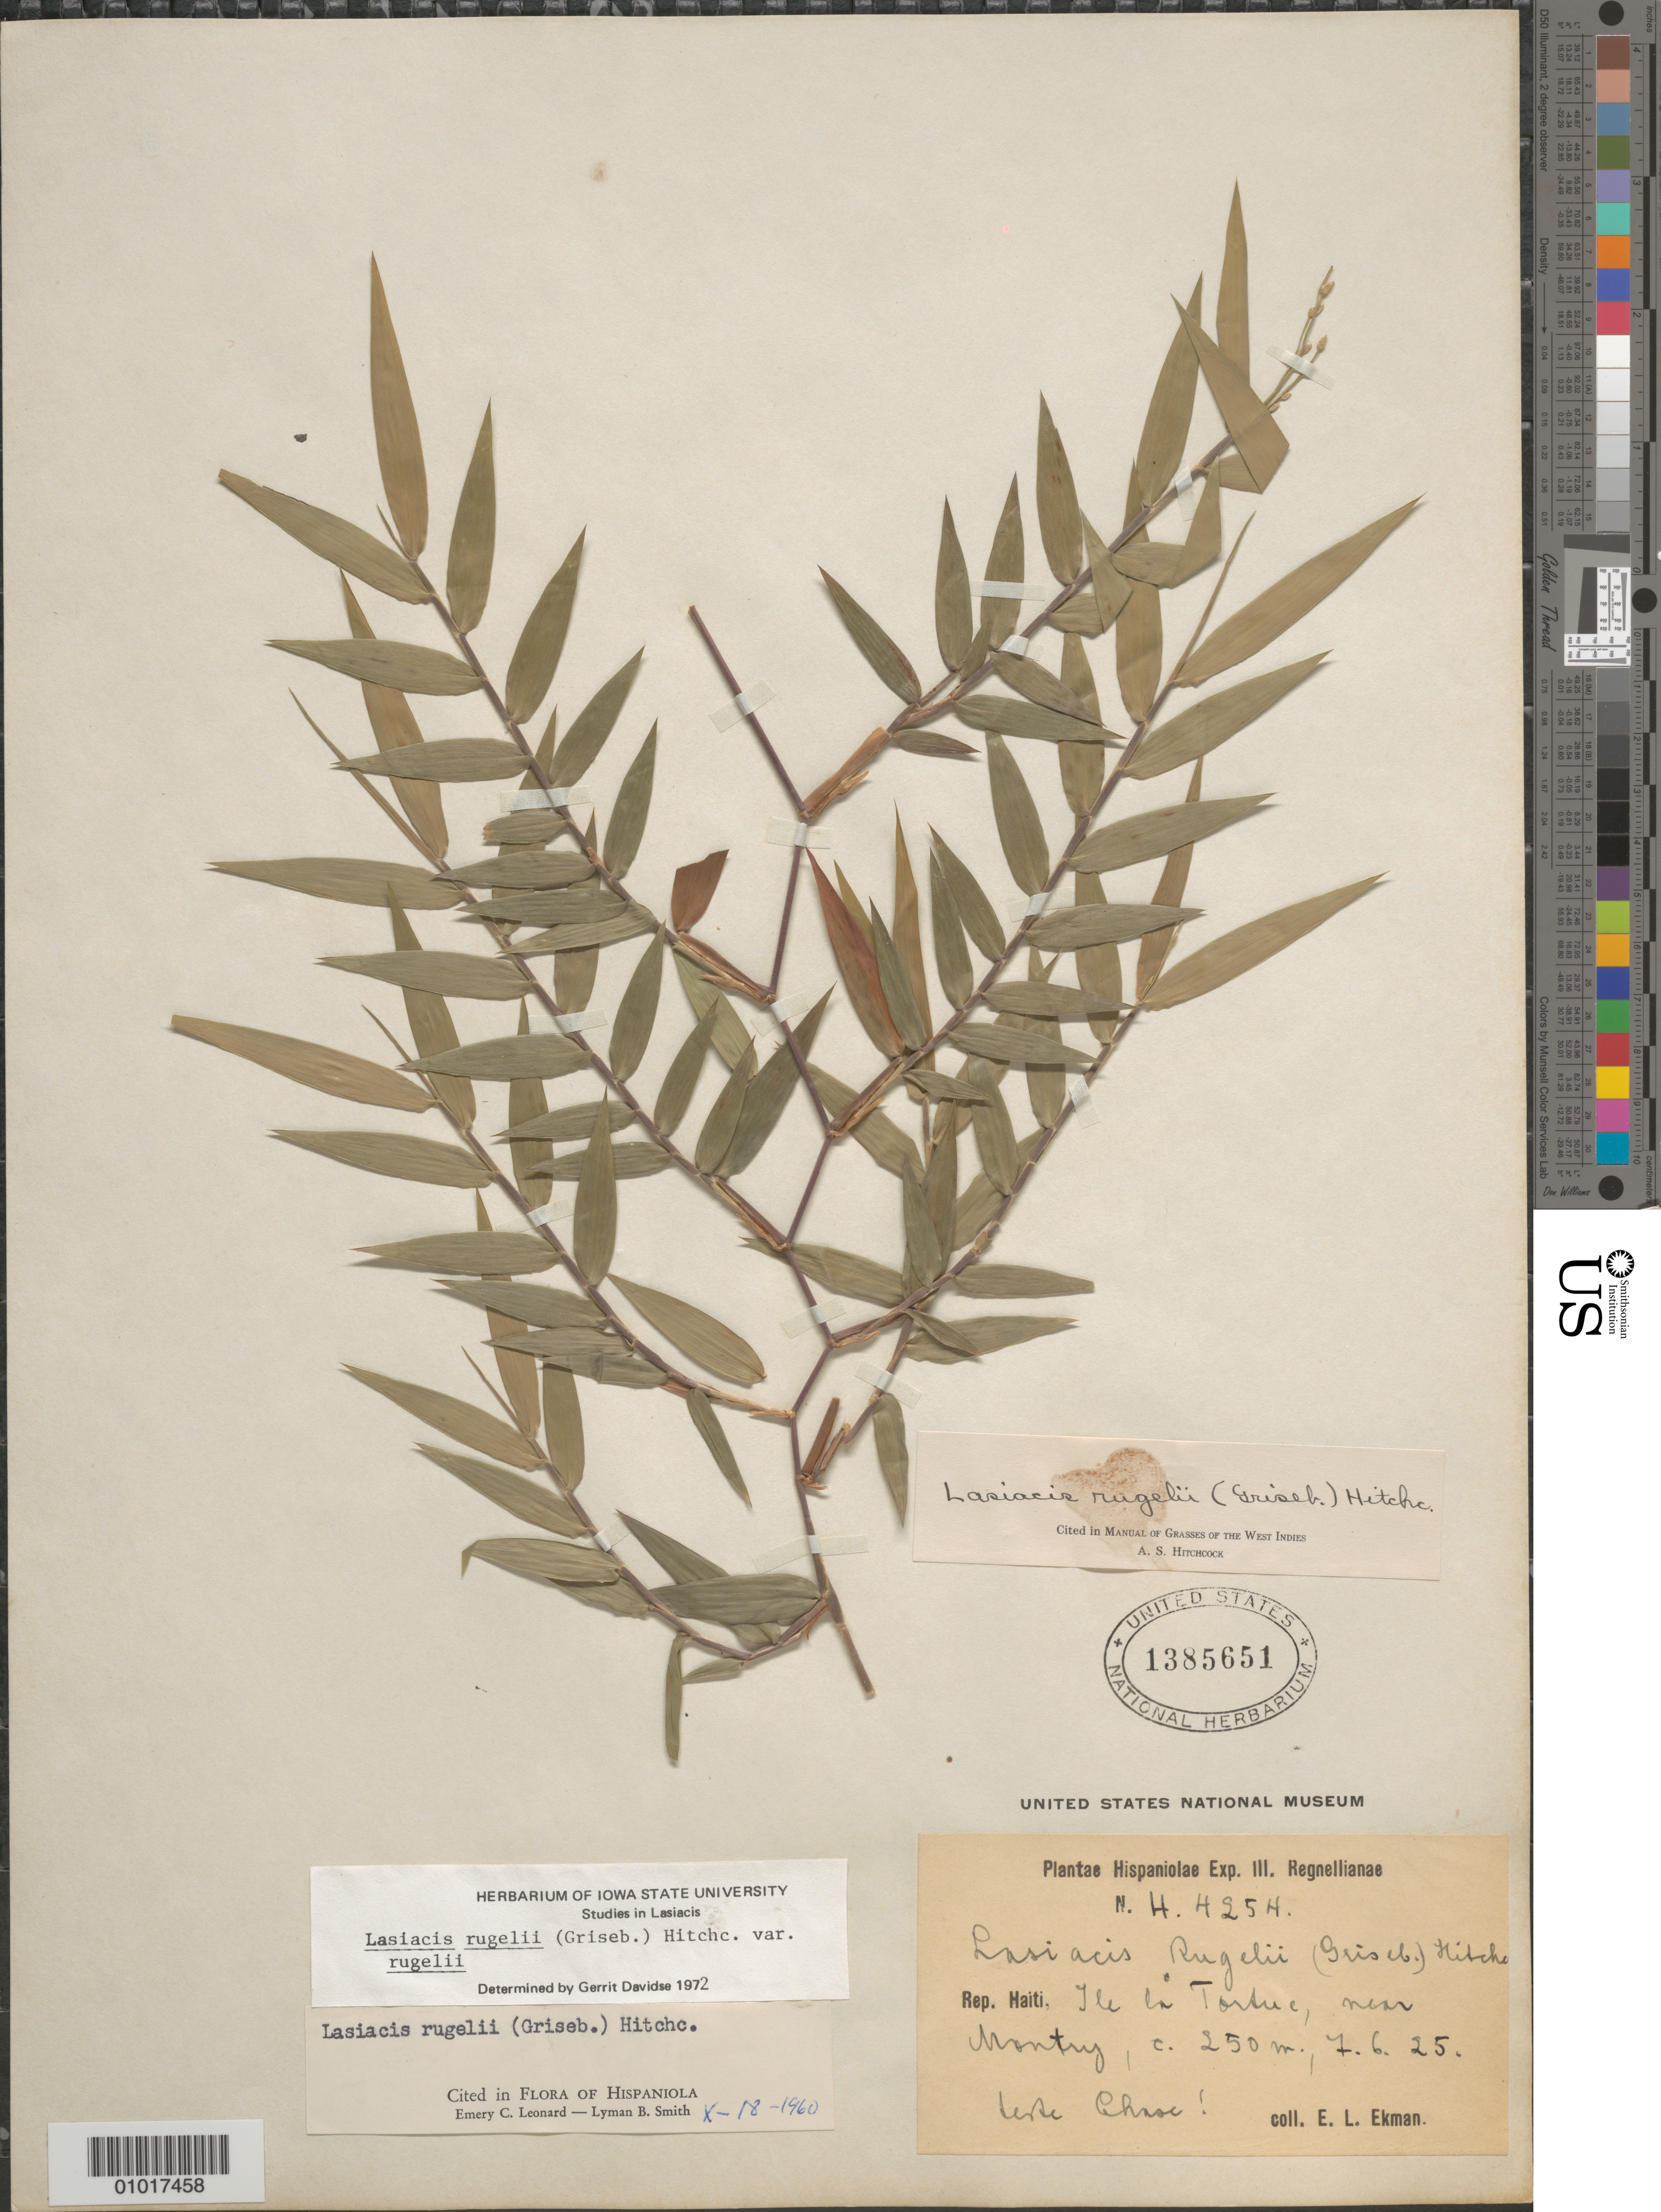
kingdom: Plantae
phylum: Tracheophyta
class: Liliopsida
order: Poales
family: Poaceae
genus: Lasiacis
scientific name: Lasiacis rugelii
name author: (Griseb.) Hitchc.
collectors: E. L. Ekman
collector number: H 4254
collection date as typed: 07 Jun 1925 or 06 Jul 1925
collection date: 1925-06-07 or 1925-07-06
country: Haiti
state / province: Nord-Óuest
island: Île de la Tortue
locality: Ila la Tortue, near Montry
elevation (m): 250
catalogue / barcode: US 1385651